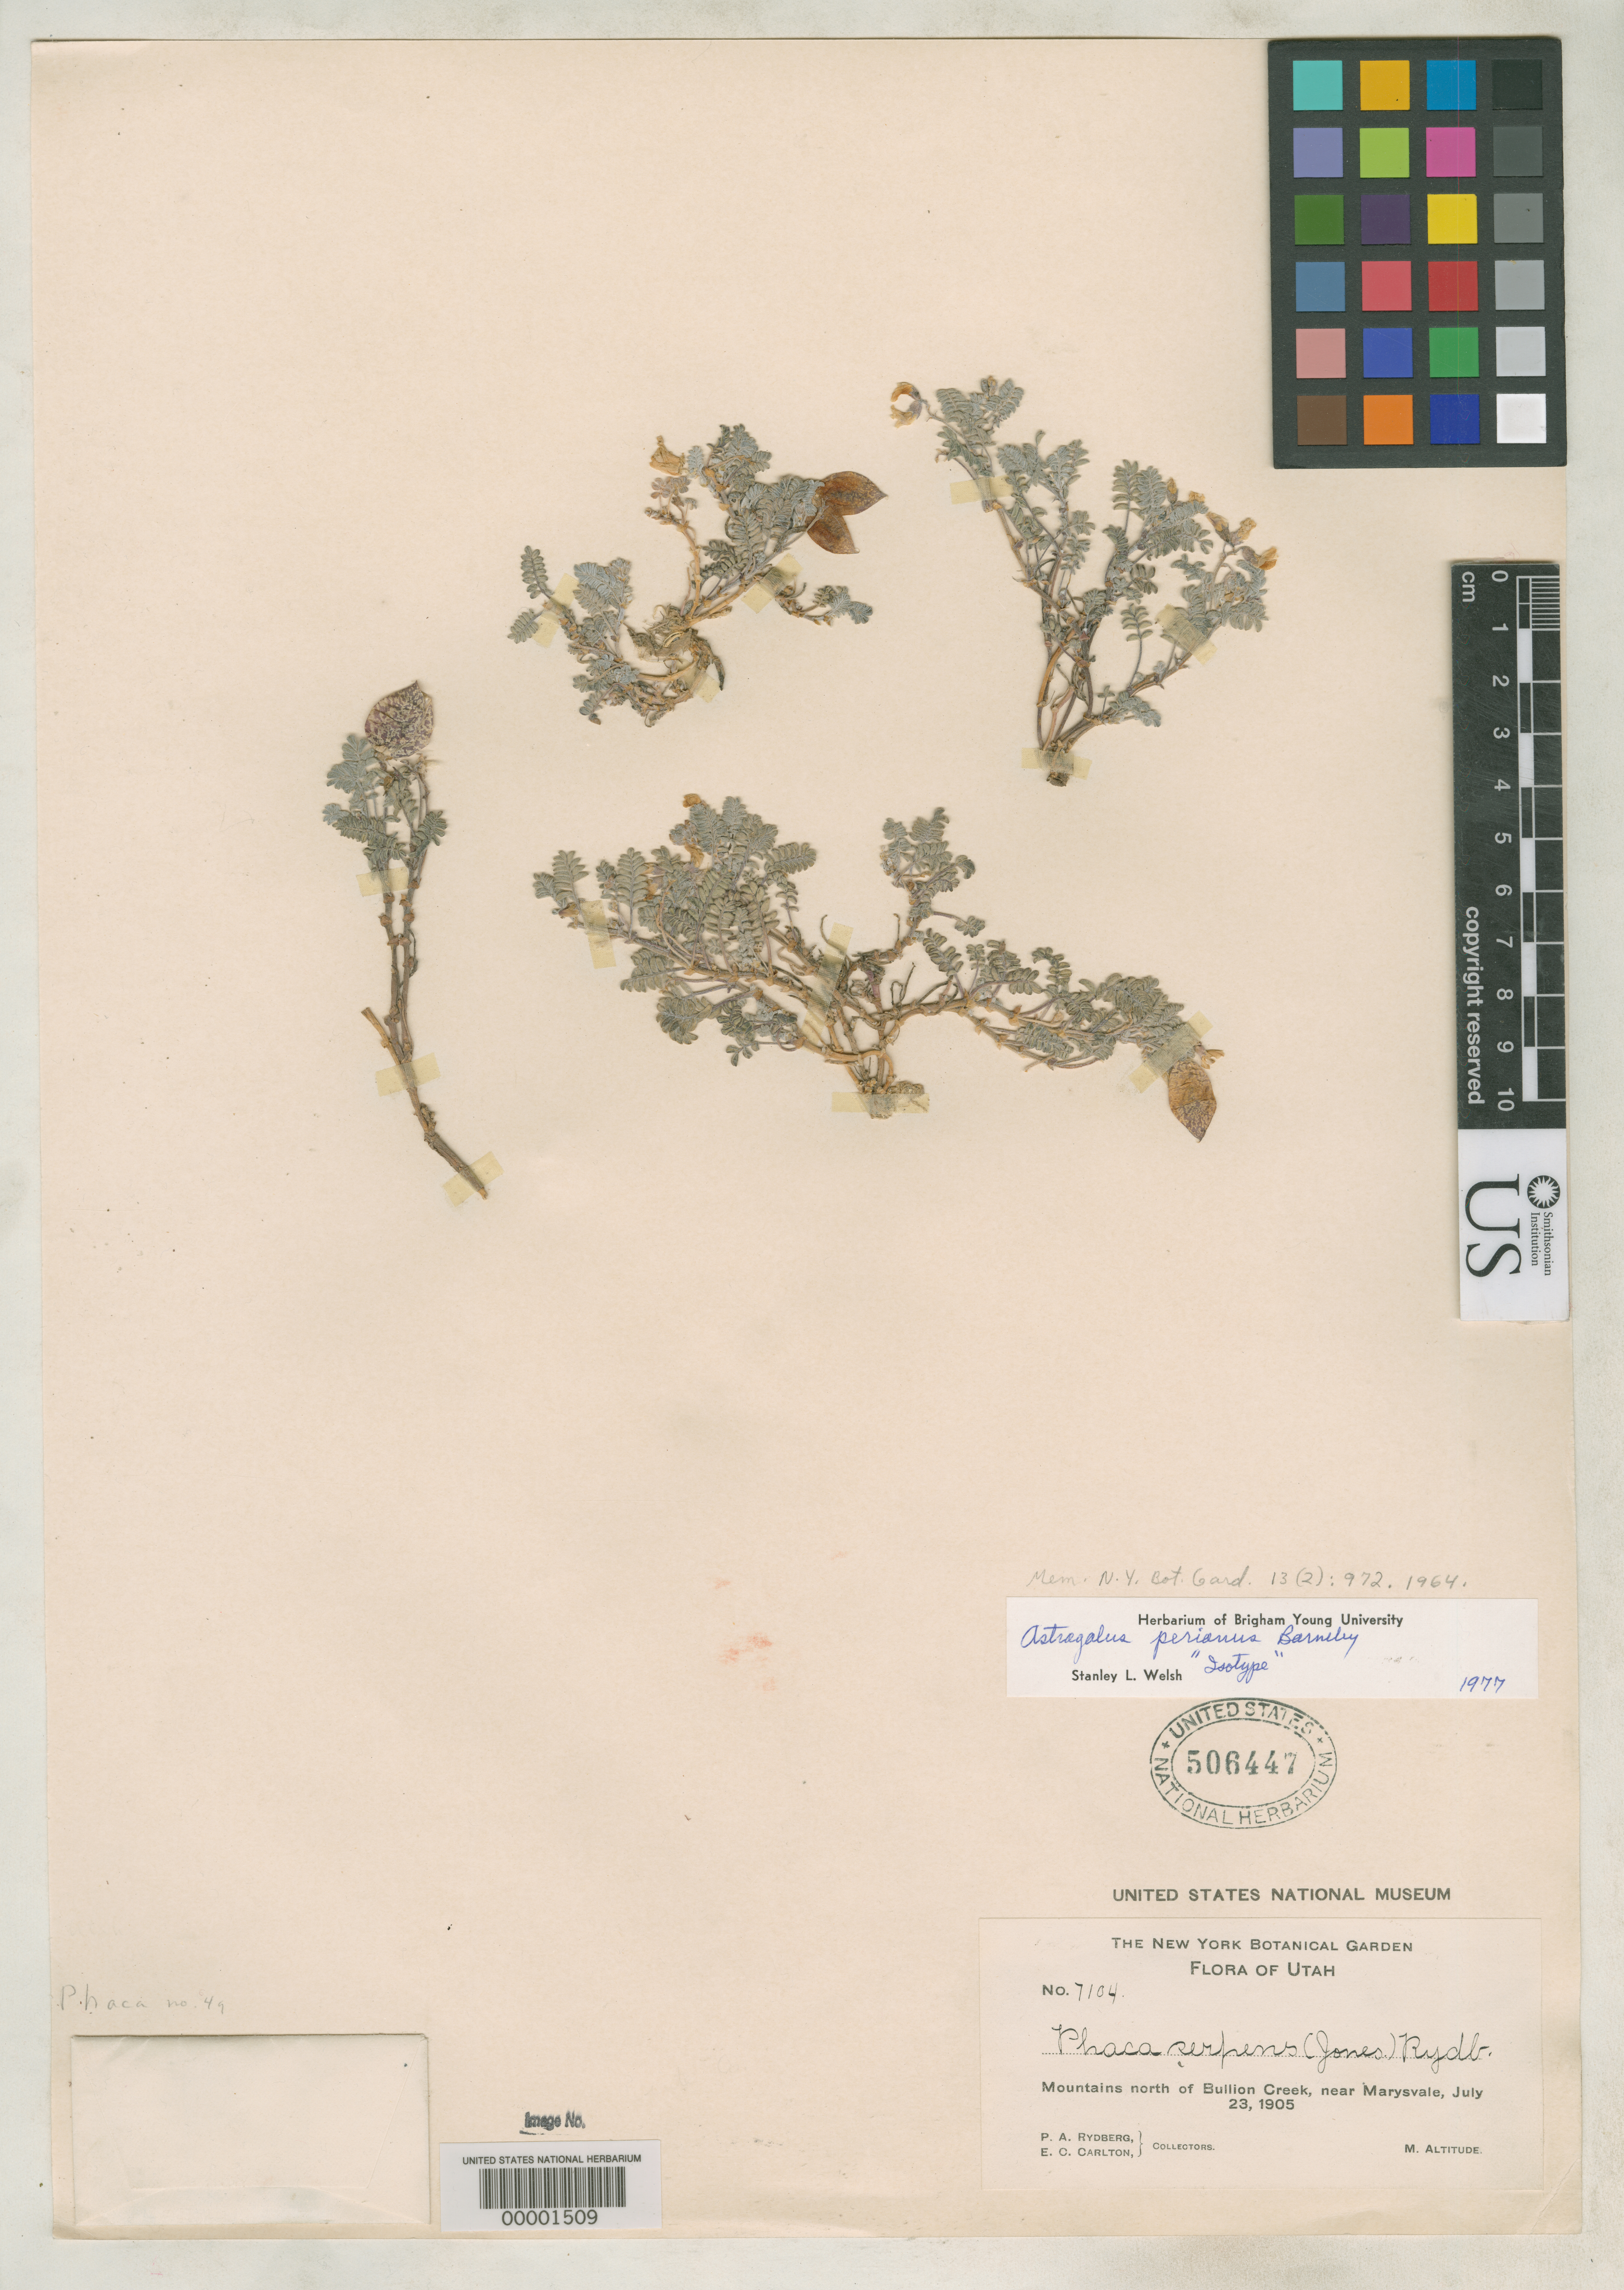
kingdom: Plantae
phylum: Tracheophyta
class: Magnoliopsida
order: Fabales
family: Fabaceae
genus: Astragalus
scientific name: Astragalus perianus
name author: Barneby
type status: Isotype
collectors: P. A. Rydberg & E. Carlton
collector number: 7104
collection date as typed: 23 Jul 1905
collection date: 1905-07-23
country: United States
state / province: Utah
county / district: Piute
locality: North of Bullion Creek, near Marysvale.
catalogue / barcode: US 506447